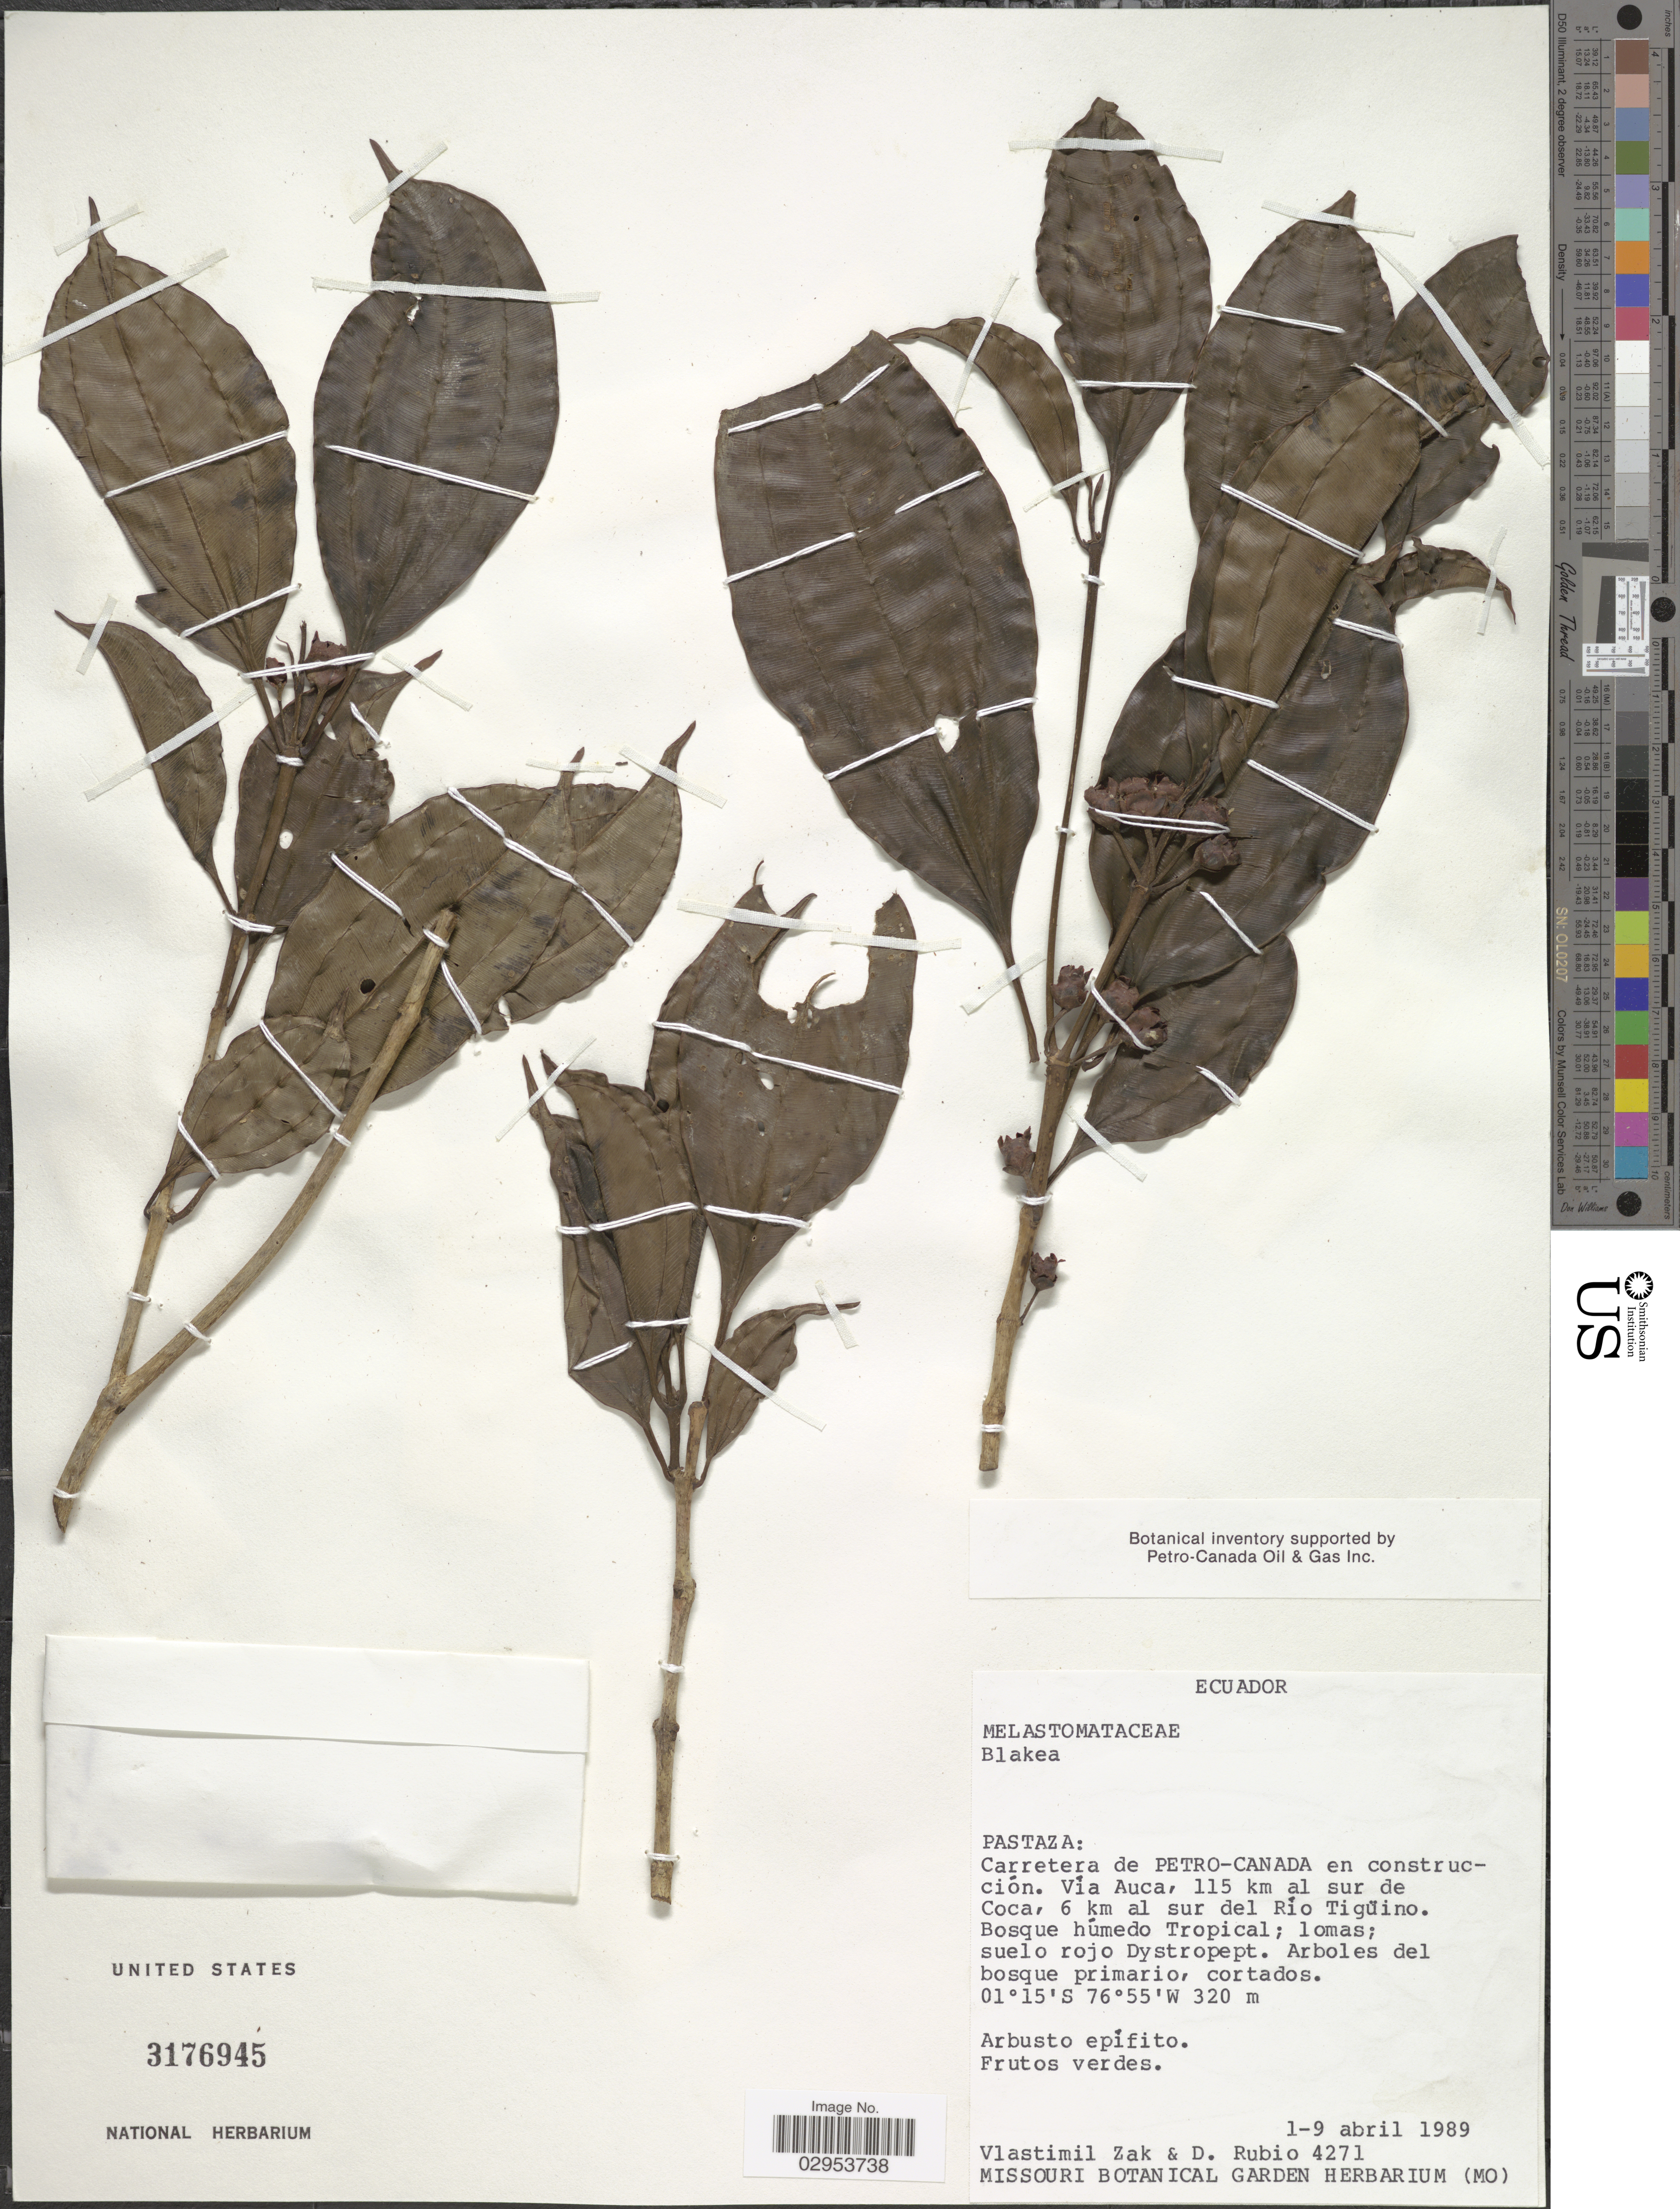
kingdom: Plantae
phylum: Tracheophyta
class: Magnoliopsida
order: Myrtales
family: Melastomataceae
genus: Blakea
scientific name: Blakea sp.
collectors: V. Zak & D. Rubio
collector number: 4271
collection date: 1989-04-01/1989-04-09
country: Ecuador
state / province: Pastaza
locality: Carretera de Petro-Canada en construcción. Vía Auca, 115 km al sur de Coca, 5 km al sur del Río Tigüino.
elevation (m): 320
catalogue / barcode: US 3176945